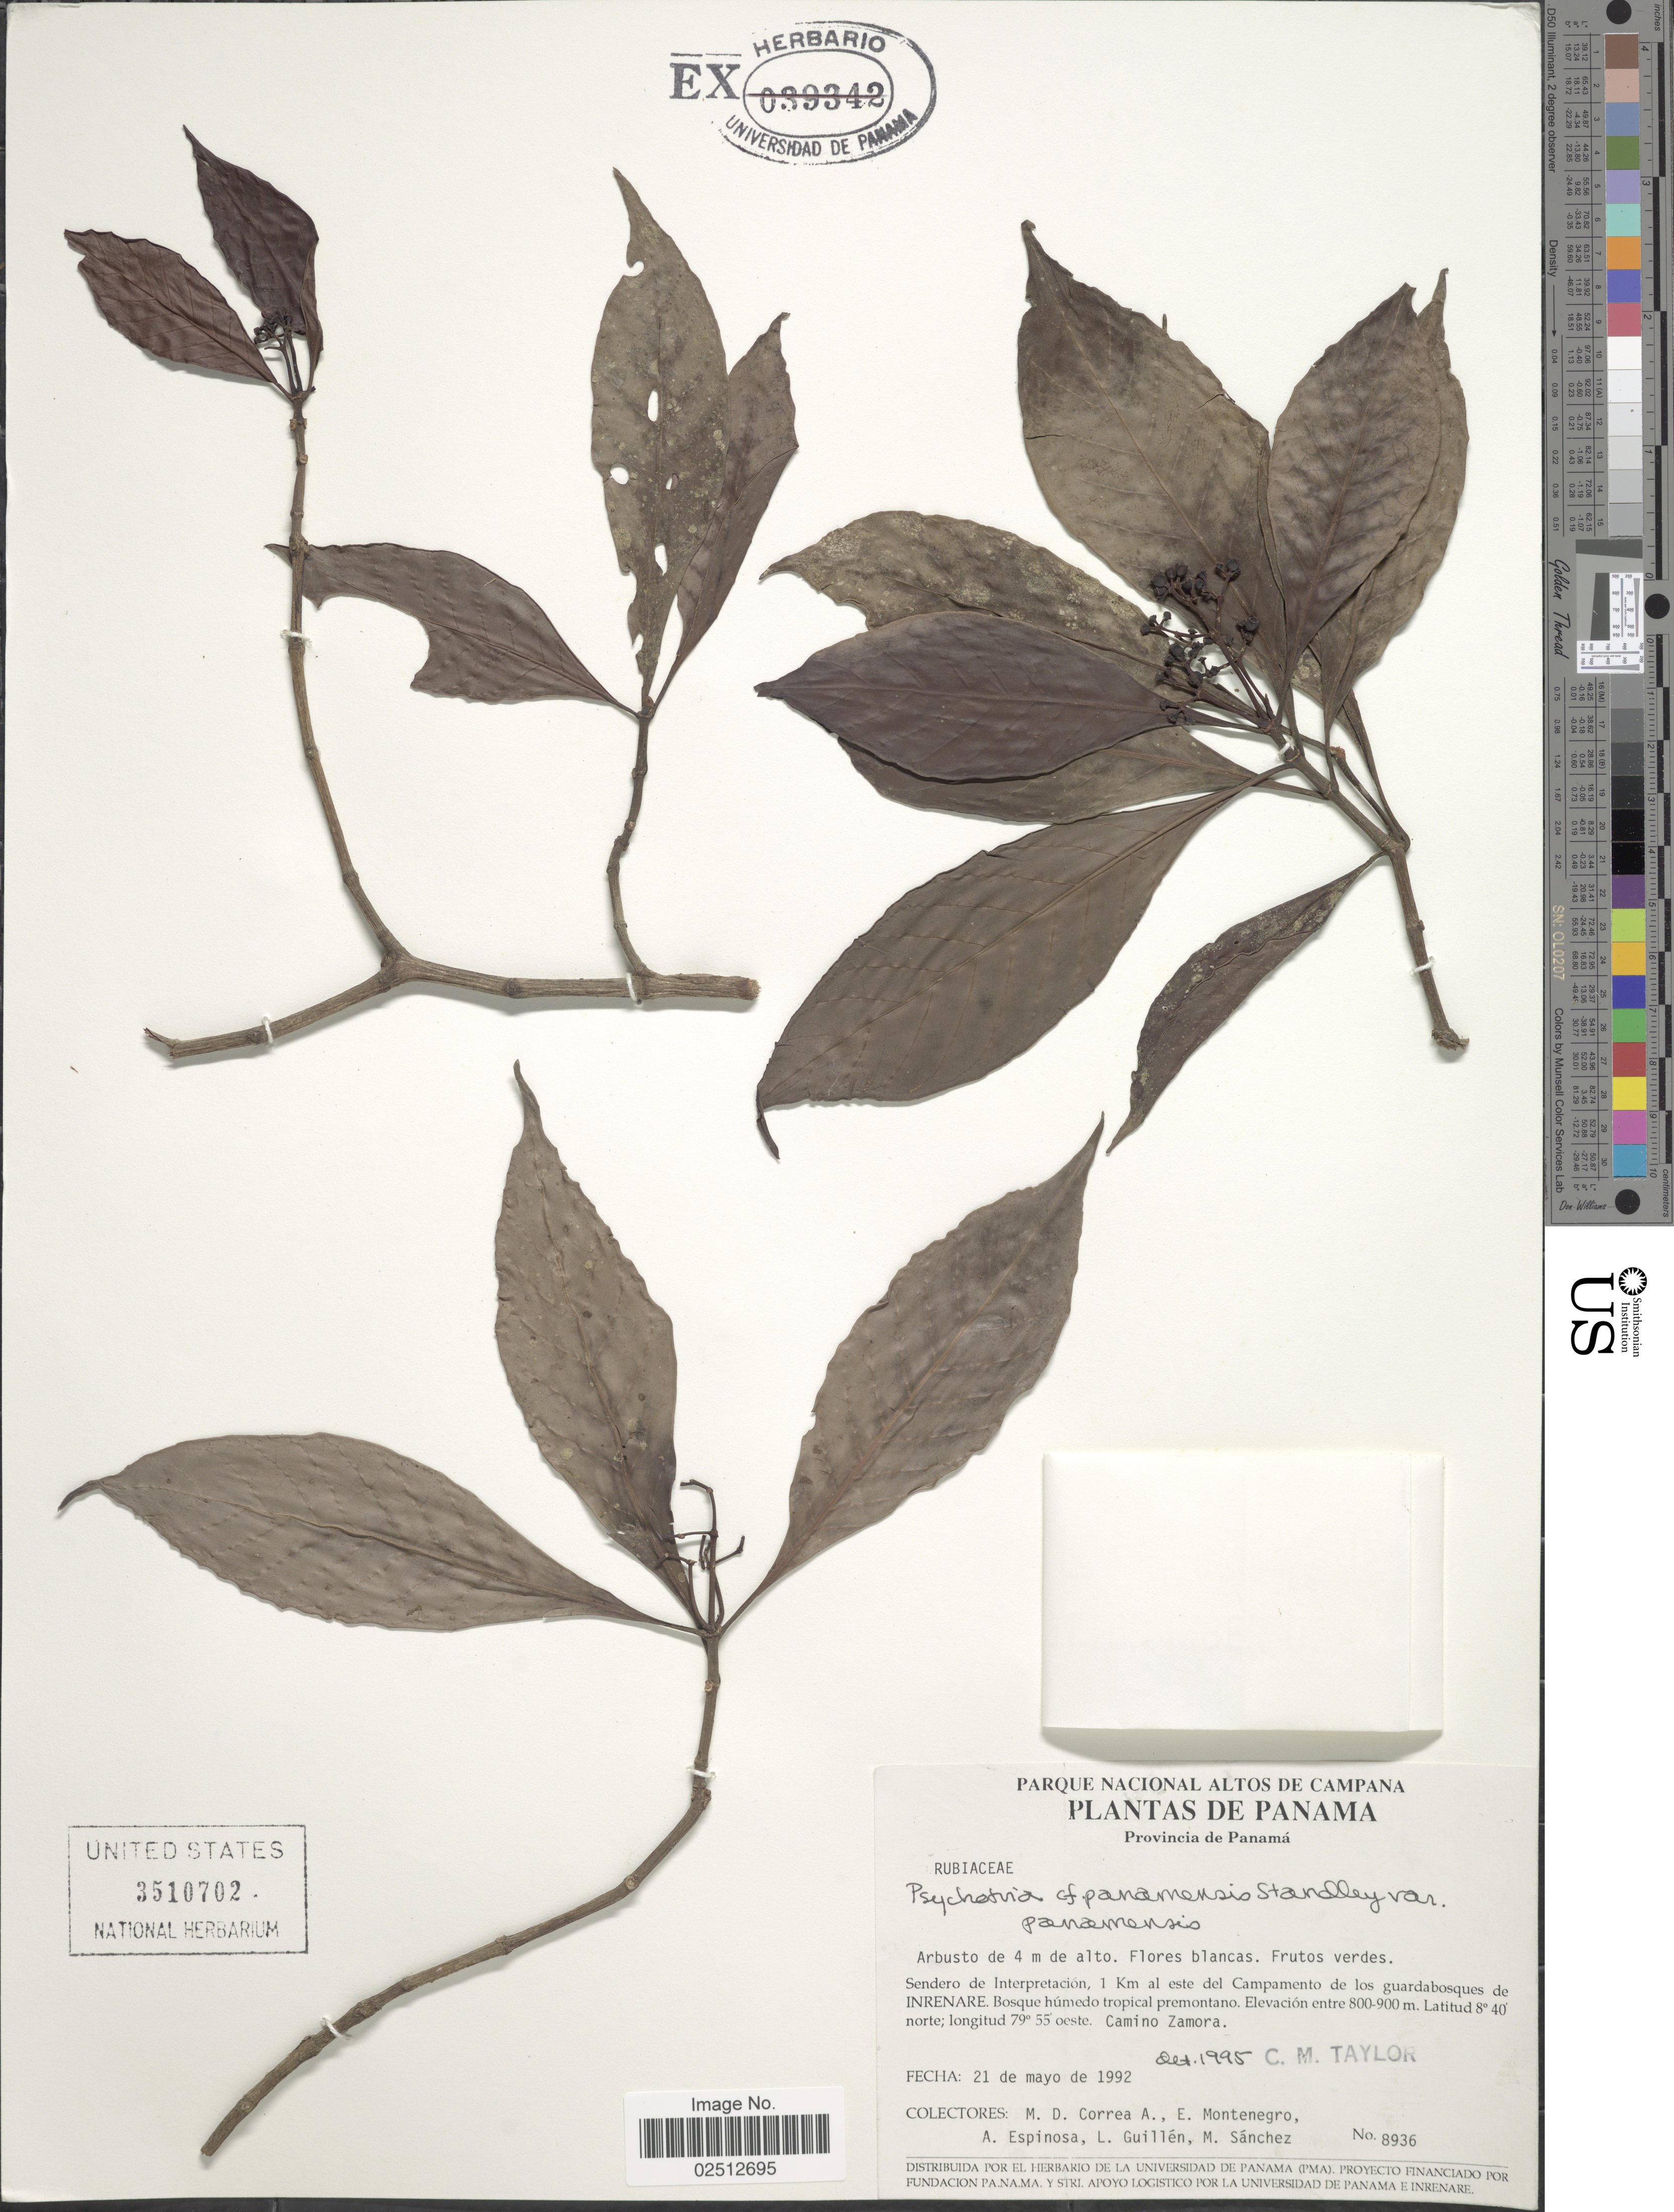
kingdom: Plantae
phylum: Tracheophyta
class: Magnoliopsida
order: Gentianales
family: Rubiaceae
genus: Psychotria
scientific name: Psychotria panamensis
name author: Standl.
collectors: M. D. Corrêa-A., E. Montenegro, A. Espinosa, L. Guillén & M. Sánchez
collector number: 8936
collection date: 1992-05-21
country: Panama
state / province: Panamá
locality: Sendero de Interpretacion, 1 km al este del Campamento de los guardabosques de Inrenare.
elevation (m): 800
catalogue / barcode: US 3510702